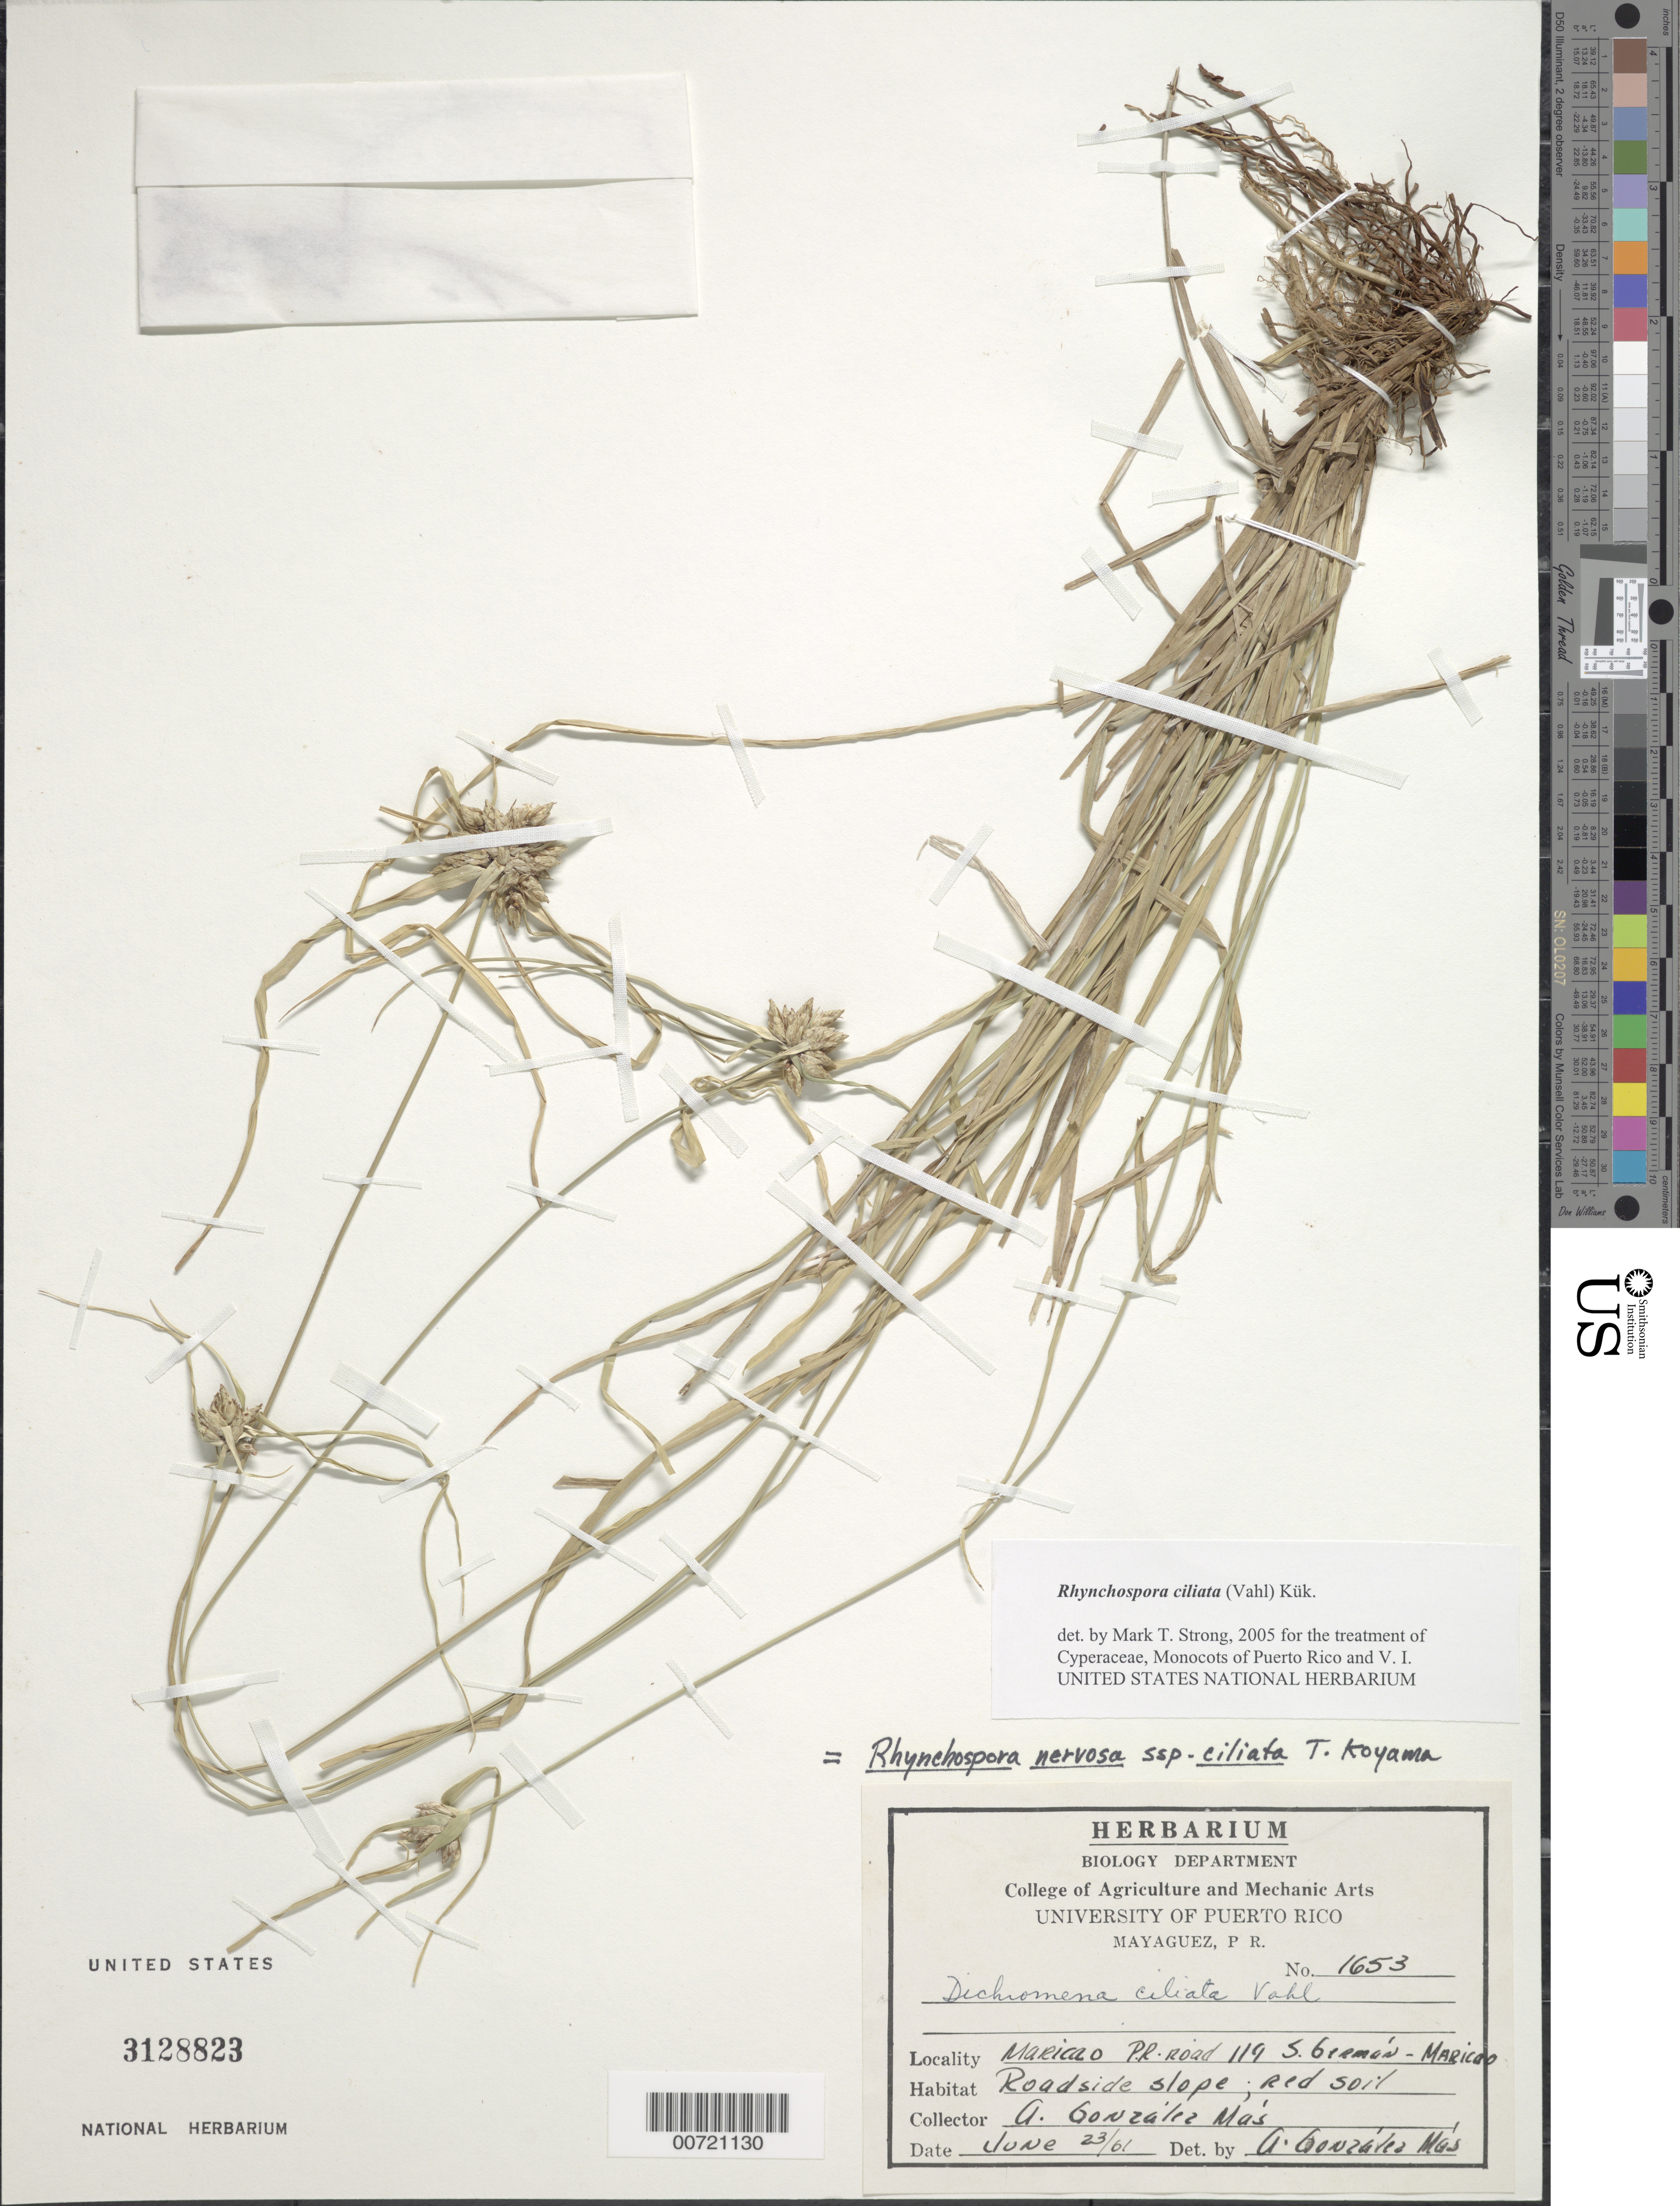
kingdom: Plantae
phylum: Tracheophyta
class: Liliopsida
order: Poales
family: Cyperaceae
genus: Rhynchospora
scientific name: Rhynchospora ciliata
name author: (G. Mey.) Kük.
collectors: A. González Más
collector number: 1653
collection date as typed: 23 Jun 1961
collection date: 1961-06-23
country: Puerto Rico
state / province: Maricao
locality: Maricao, road 119, San German to Maricao, km 15.1.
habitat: Roadside.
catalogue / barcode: US 3128823